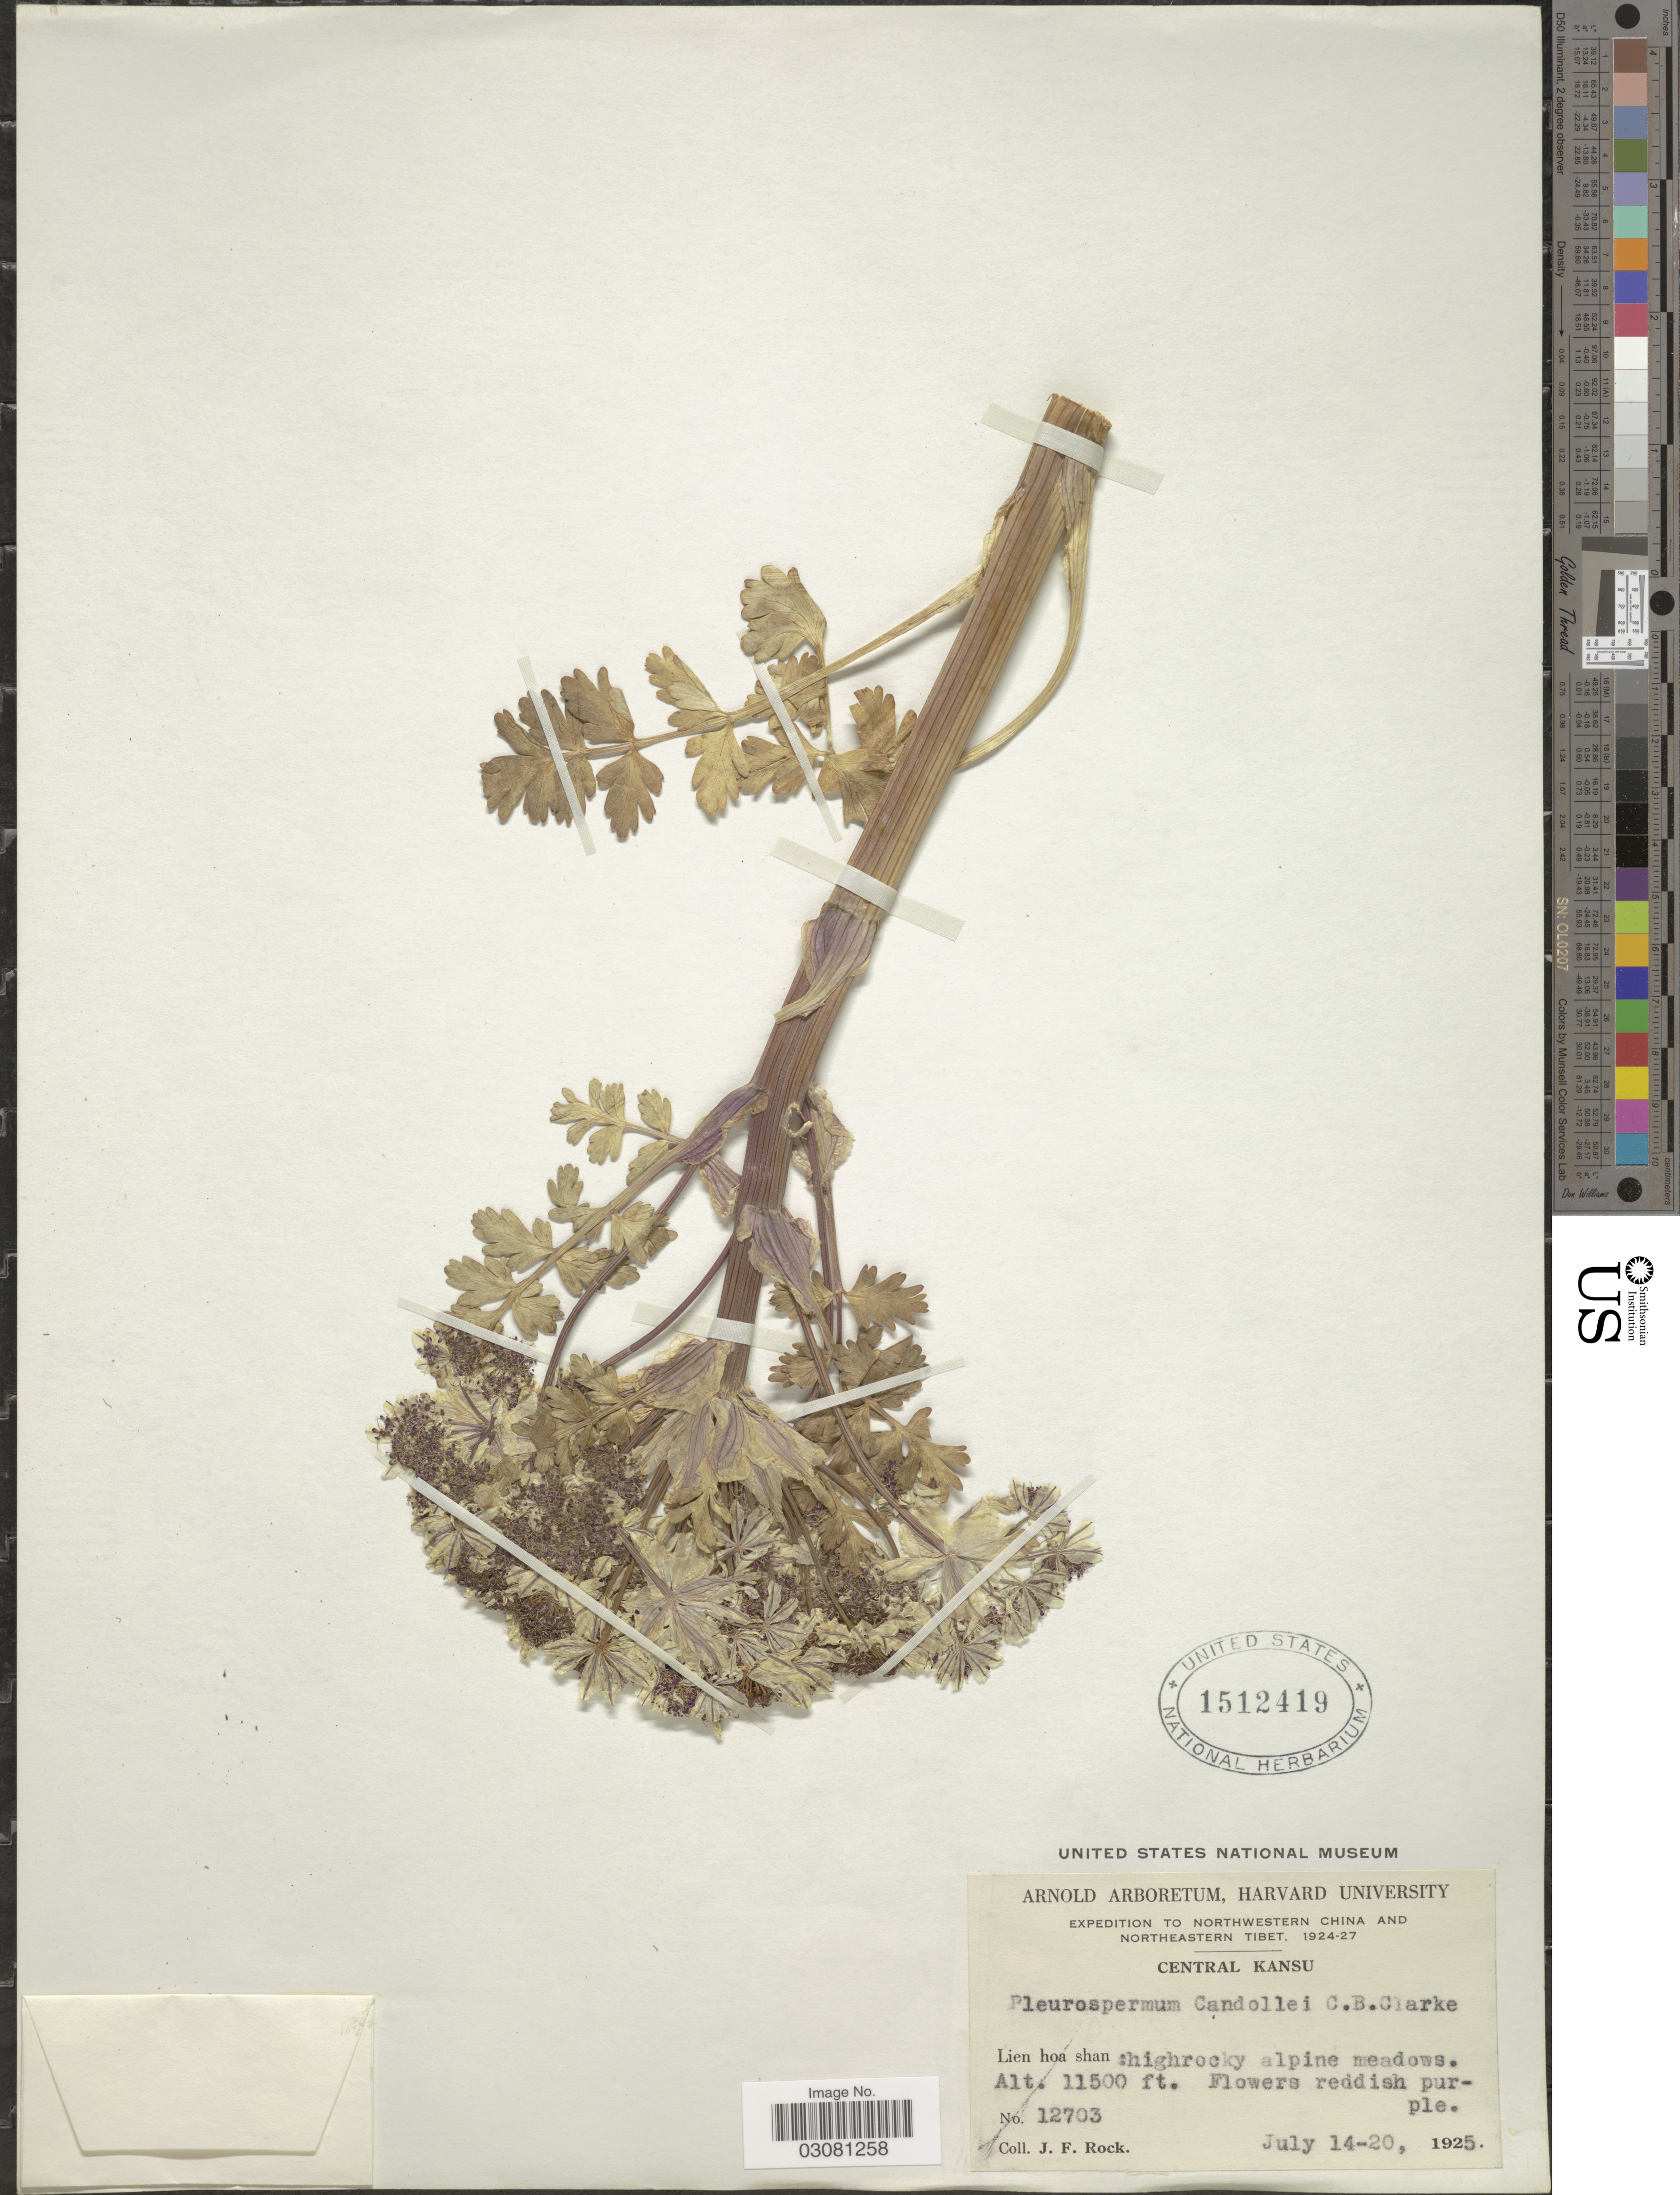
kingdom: Plantae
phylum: Tracheophyta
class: Magnoliopsida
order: Apiales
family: Apiaceae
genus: Pleurospermum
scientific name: Pleurospermum candollei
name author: (DC.) Benth. ex C.B. Clarke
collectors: J. Rock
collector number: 12703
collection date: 1925-07-14/1925-07-20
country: China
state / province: Gansu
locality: Northwestern China and Northeastern Tibet. Central Kansu. Lien hoa shan.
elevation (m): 3505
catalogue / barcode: US 1512419